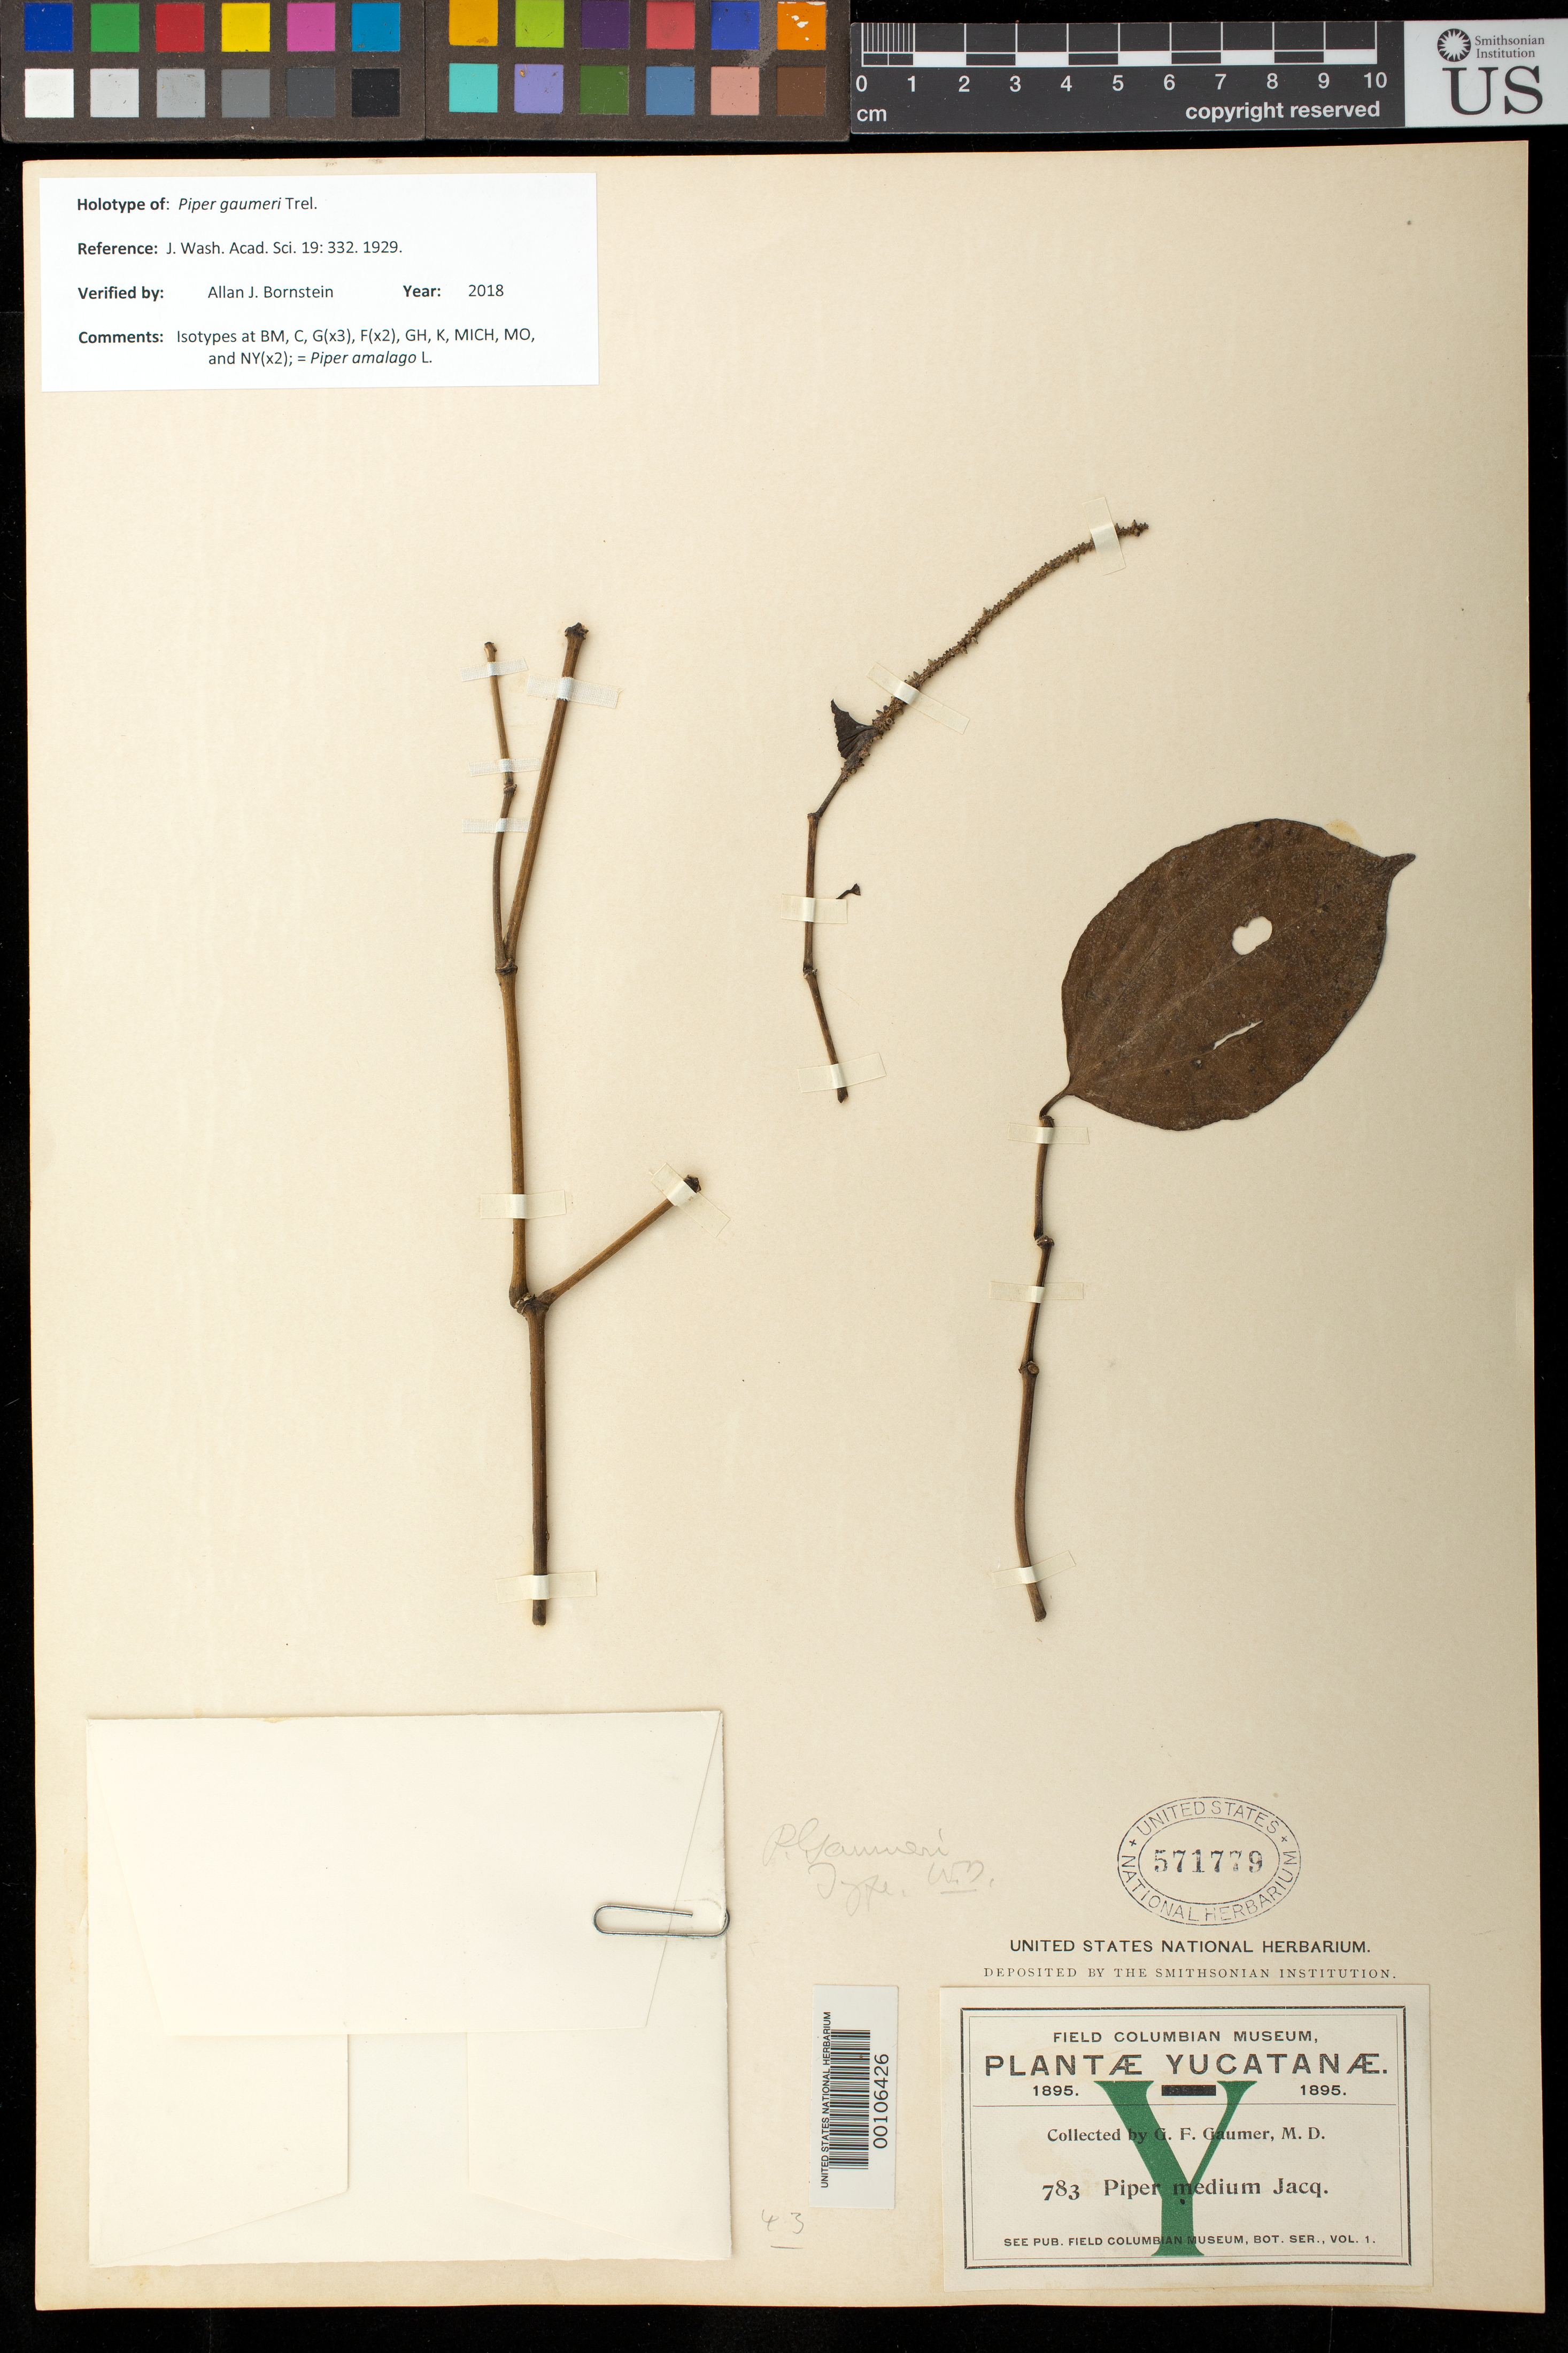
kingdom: Plantae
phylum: Tracheophyta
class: Magnoliopsida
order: Piperales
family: Piperaceae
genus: Piper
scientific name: Piper gaumeri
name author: Trel.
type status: Holotype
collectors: G. F. Gaumer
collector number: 783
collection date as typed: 1895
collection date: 1895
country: Mexico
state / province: Yucatán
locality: Buena Vista Xbac.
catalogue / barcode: US 571779